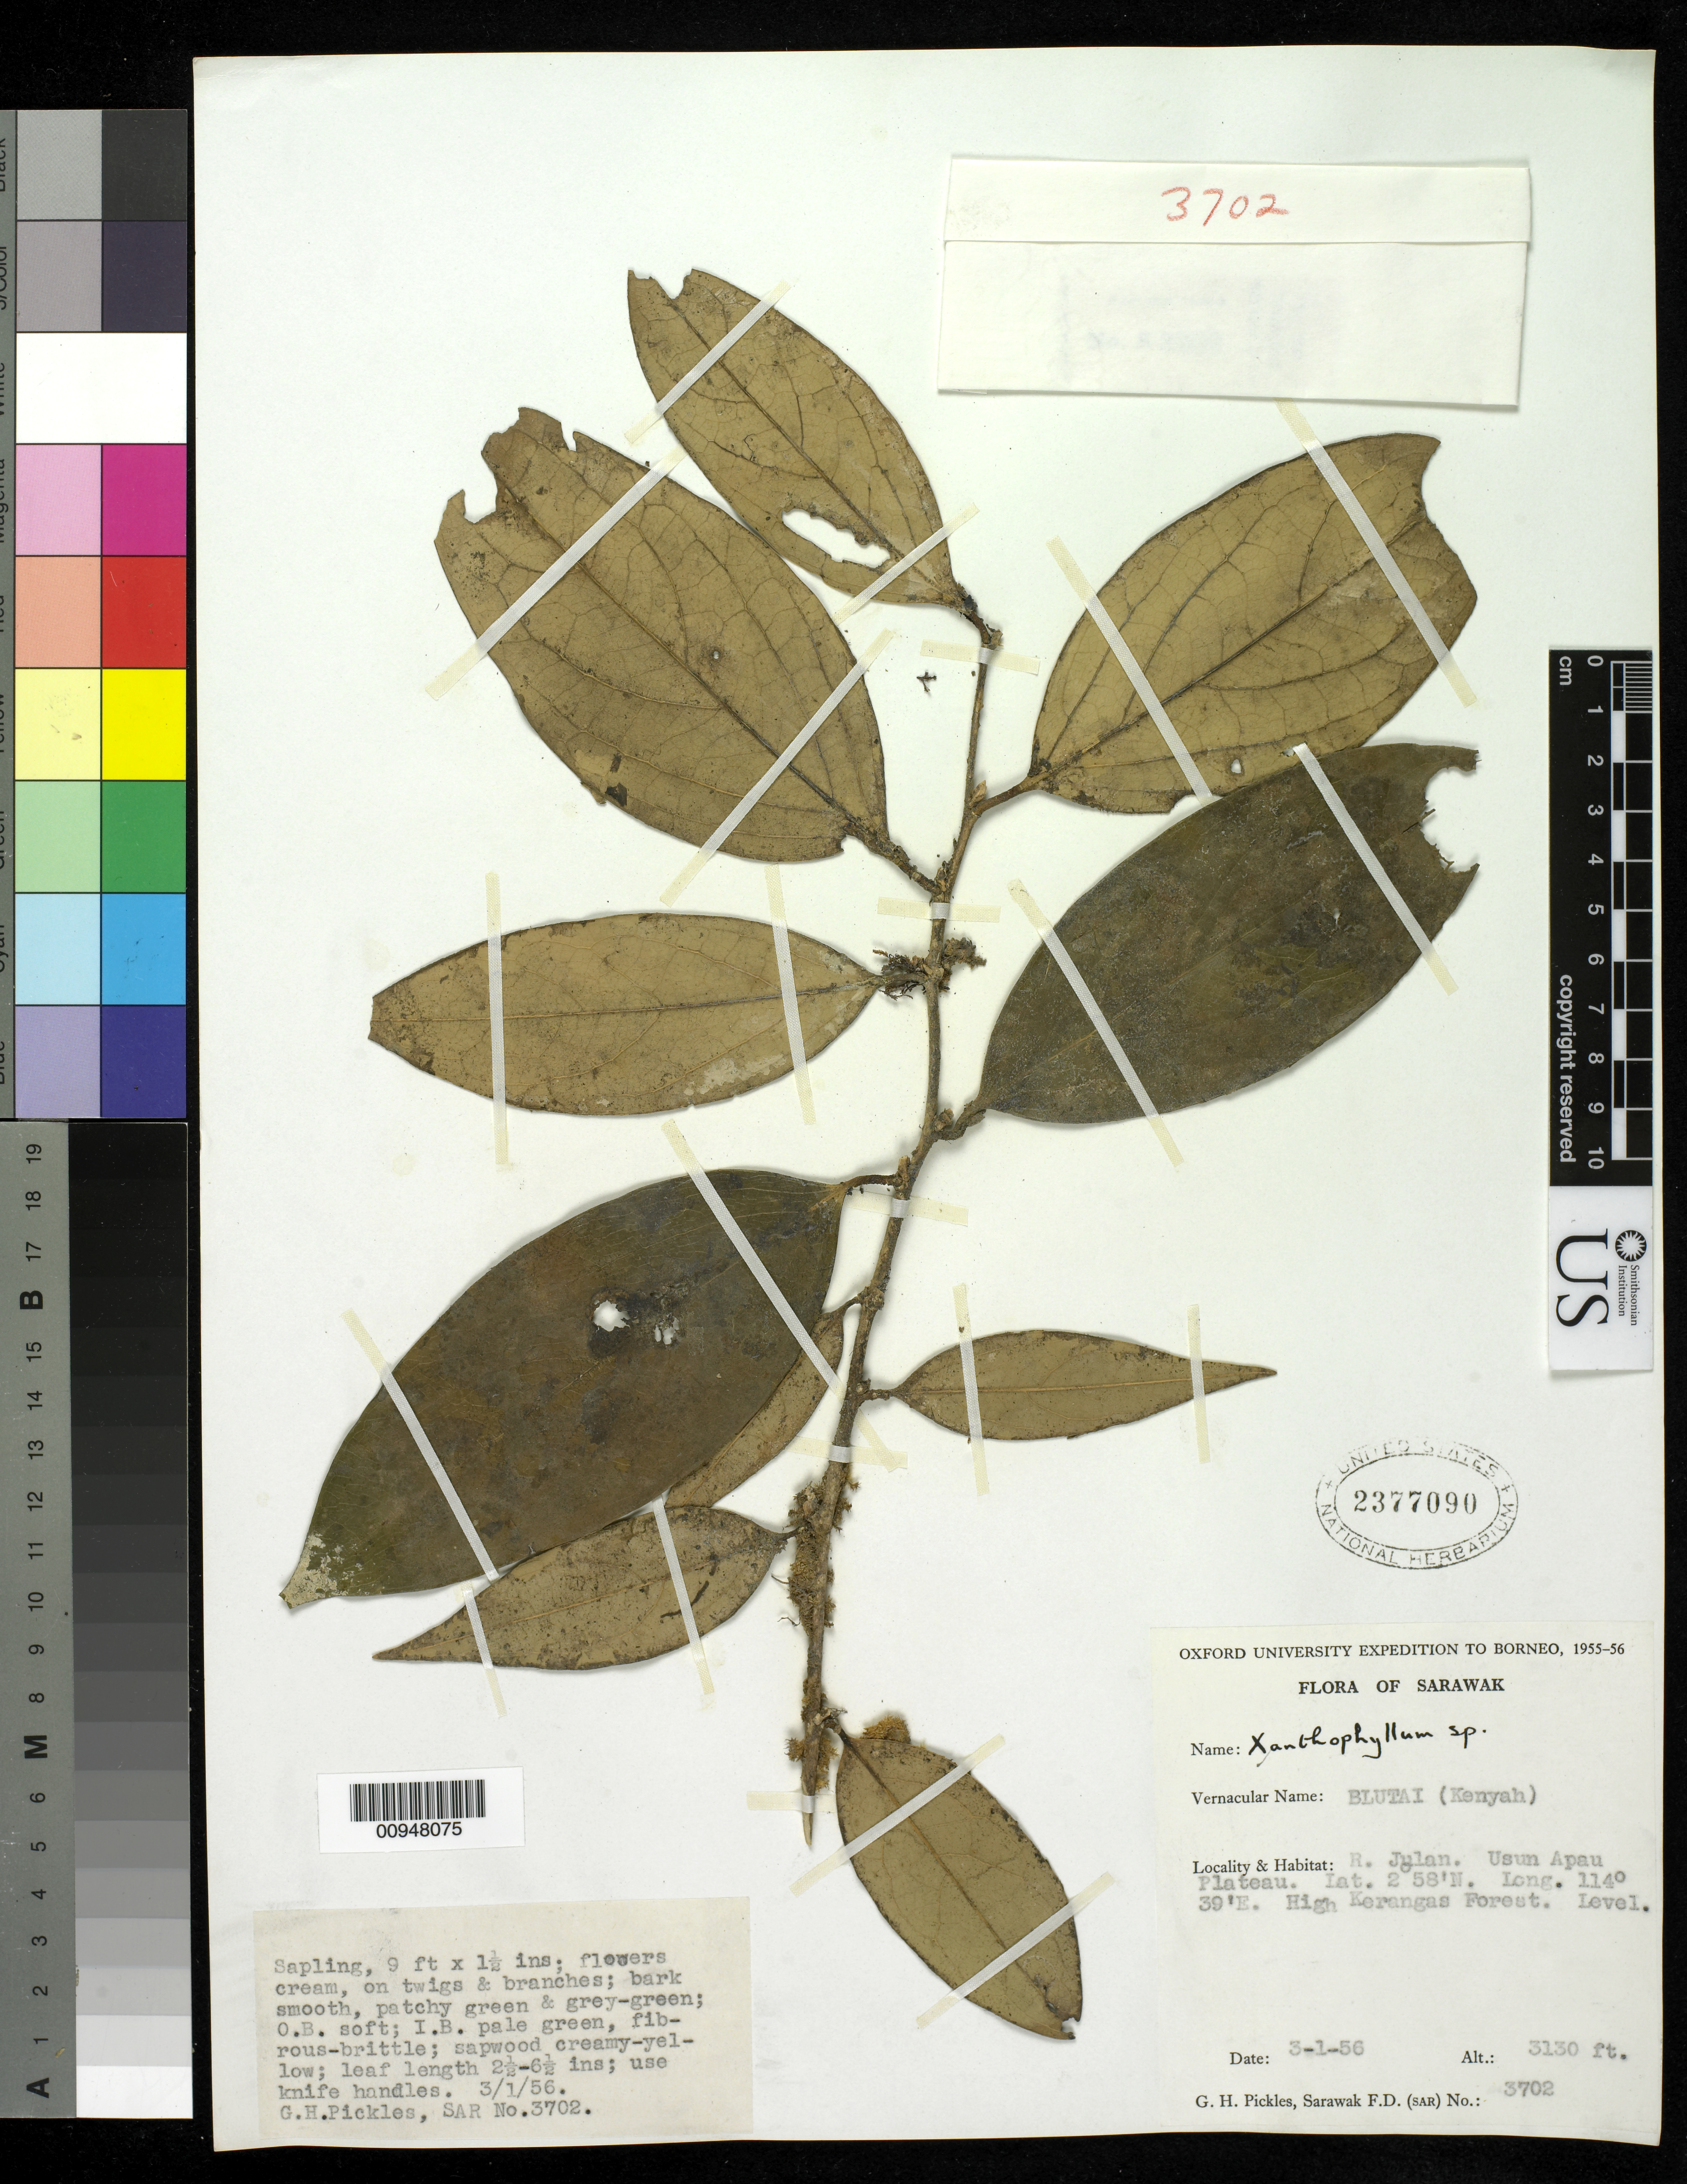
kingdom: Plantae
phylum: Tracheophyta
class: Magnoliopsida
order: Sapindales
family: Sapindaceae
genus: Xerospermum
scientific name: Xerospermum sp.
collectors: G. Pickles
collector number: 3702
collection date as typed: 03 Jan 1956 to 01 Mar 1956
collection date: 1956-01-03/1956-03-01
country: Malaysia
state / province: Sarawak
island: Borneo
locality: River Julan, Usun Apau Plateau.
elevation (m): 954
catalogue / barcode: US 2377090